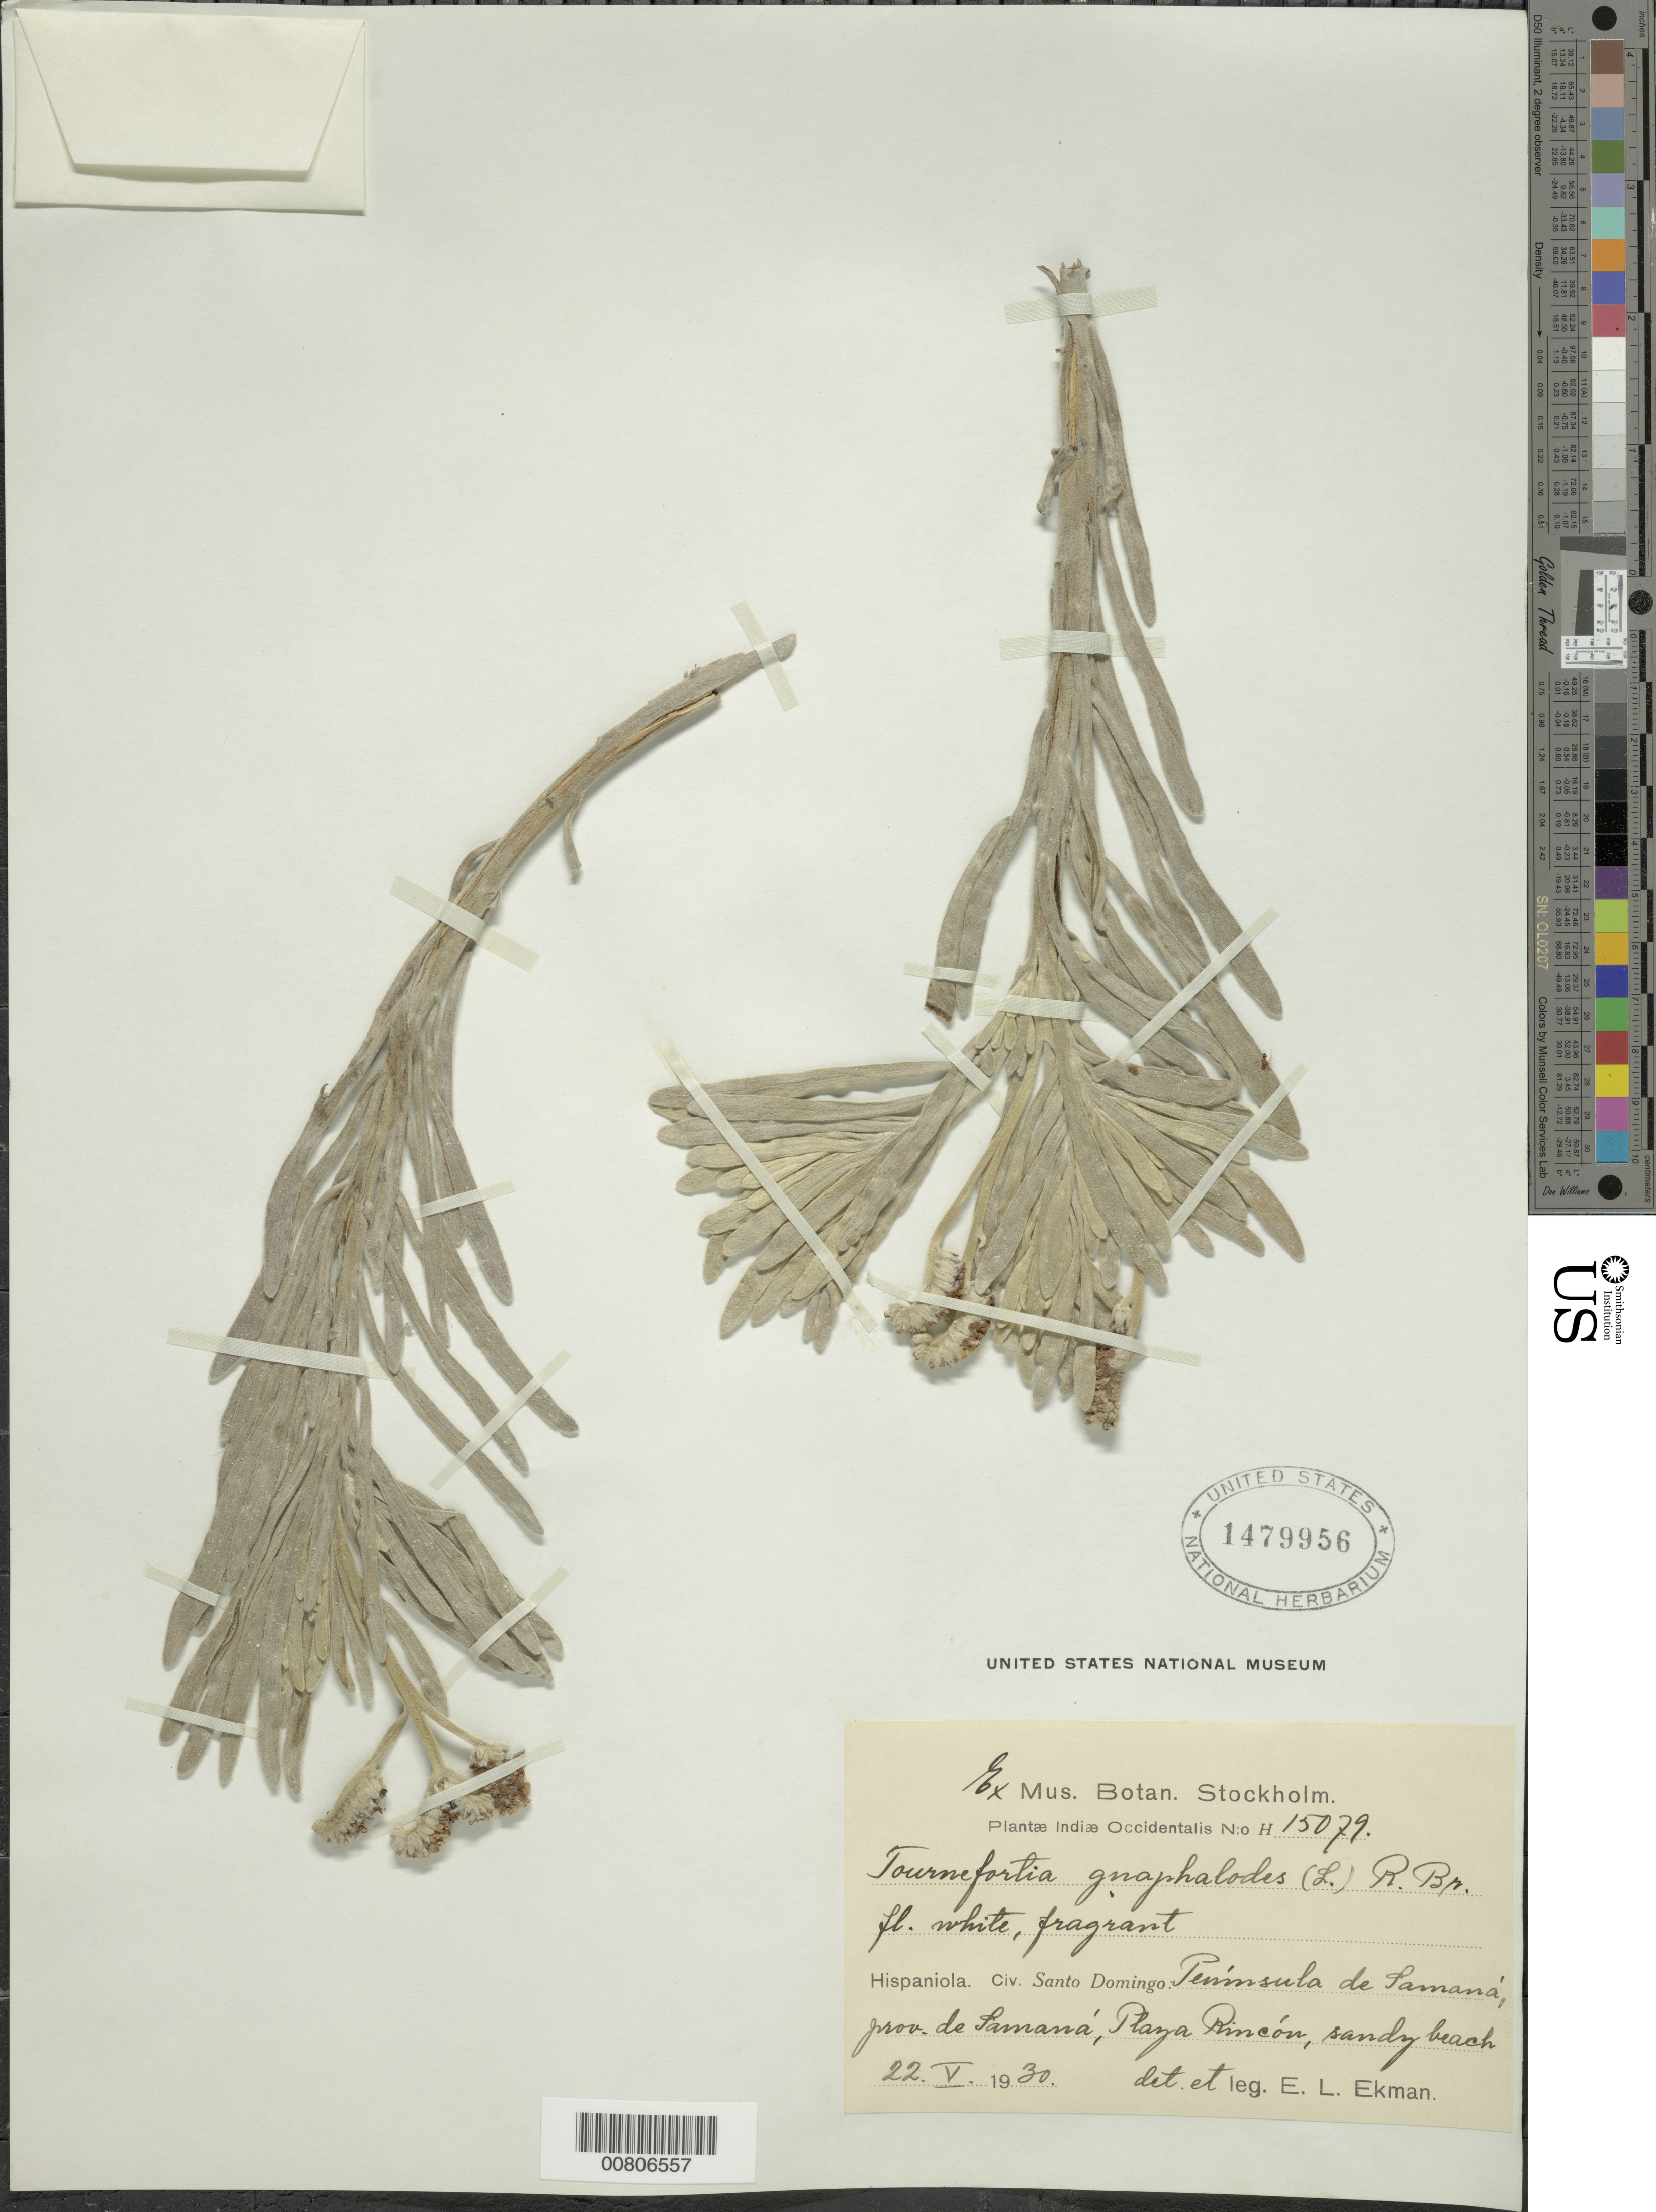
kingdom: Plantae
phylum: Tracheophyta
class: Magnoliopsida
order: Boraginales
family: Heliotropiaceae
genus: Tournefortia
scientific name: Tournefortia gnaphalodes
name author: (L.) R. Br.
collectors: E. L. Ekman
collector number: H 15079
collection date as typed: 22 May 1930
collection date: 1930-05-22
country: Dominican Republic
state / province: Samana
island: Hispaniola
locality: Peninsula de Samaná, Plaza Rincón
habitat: Sandy beach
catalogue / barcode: US 1479956